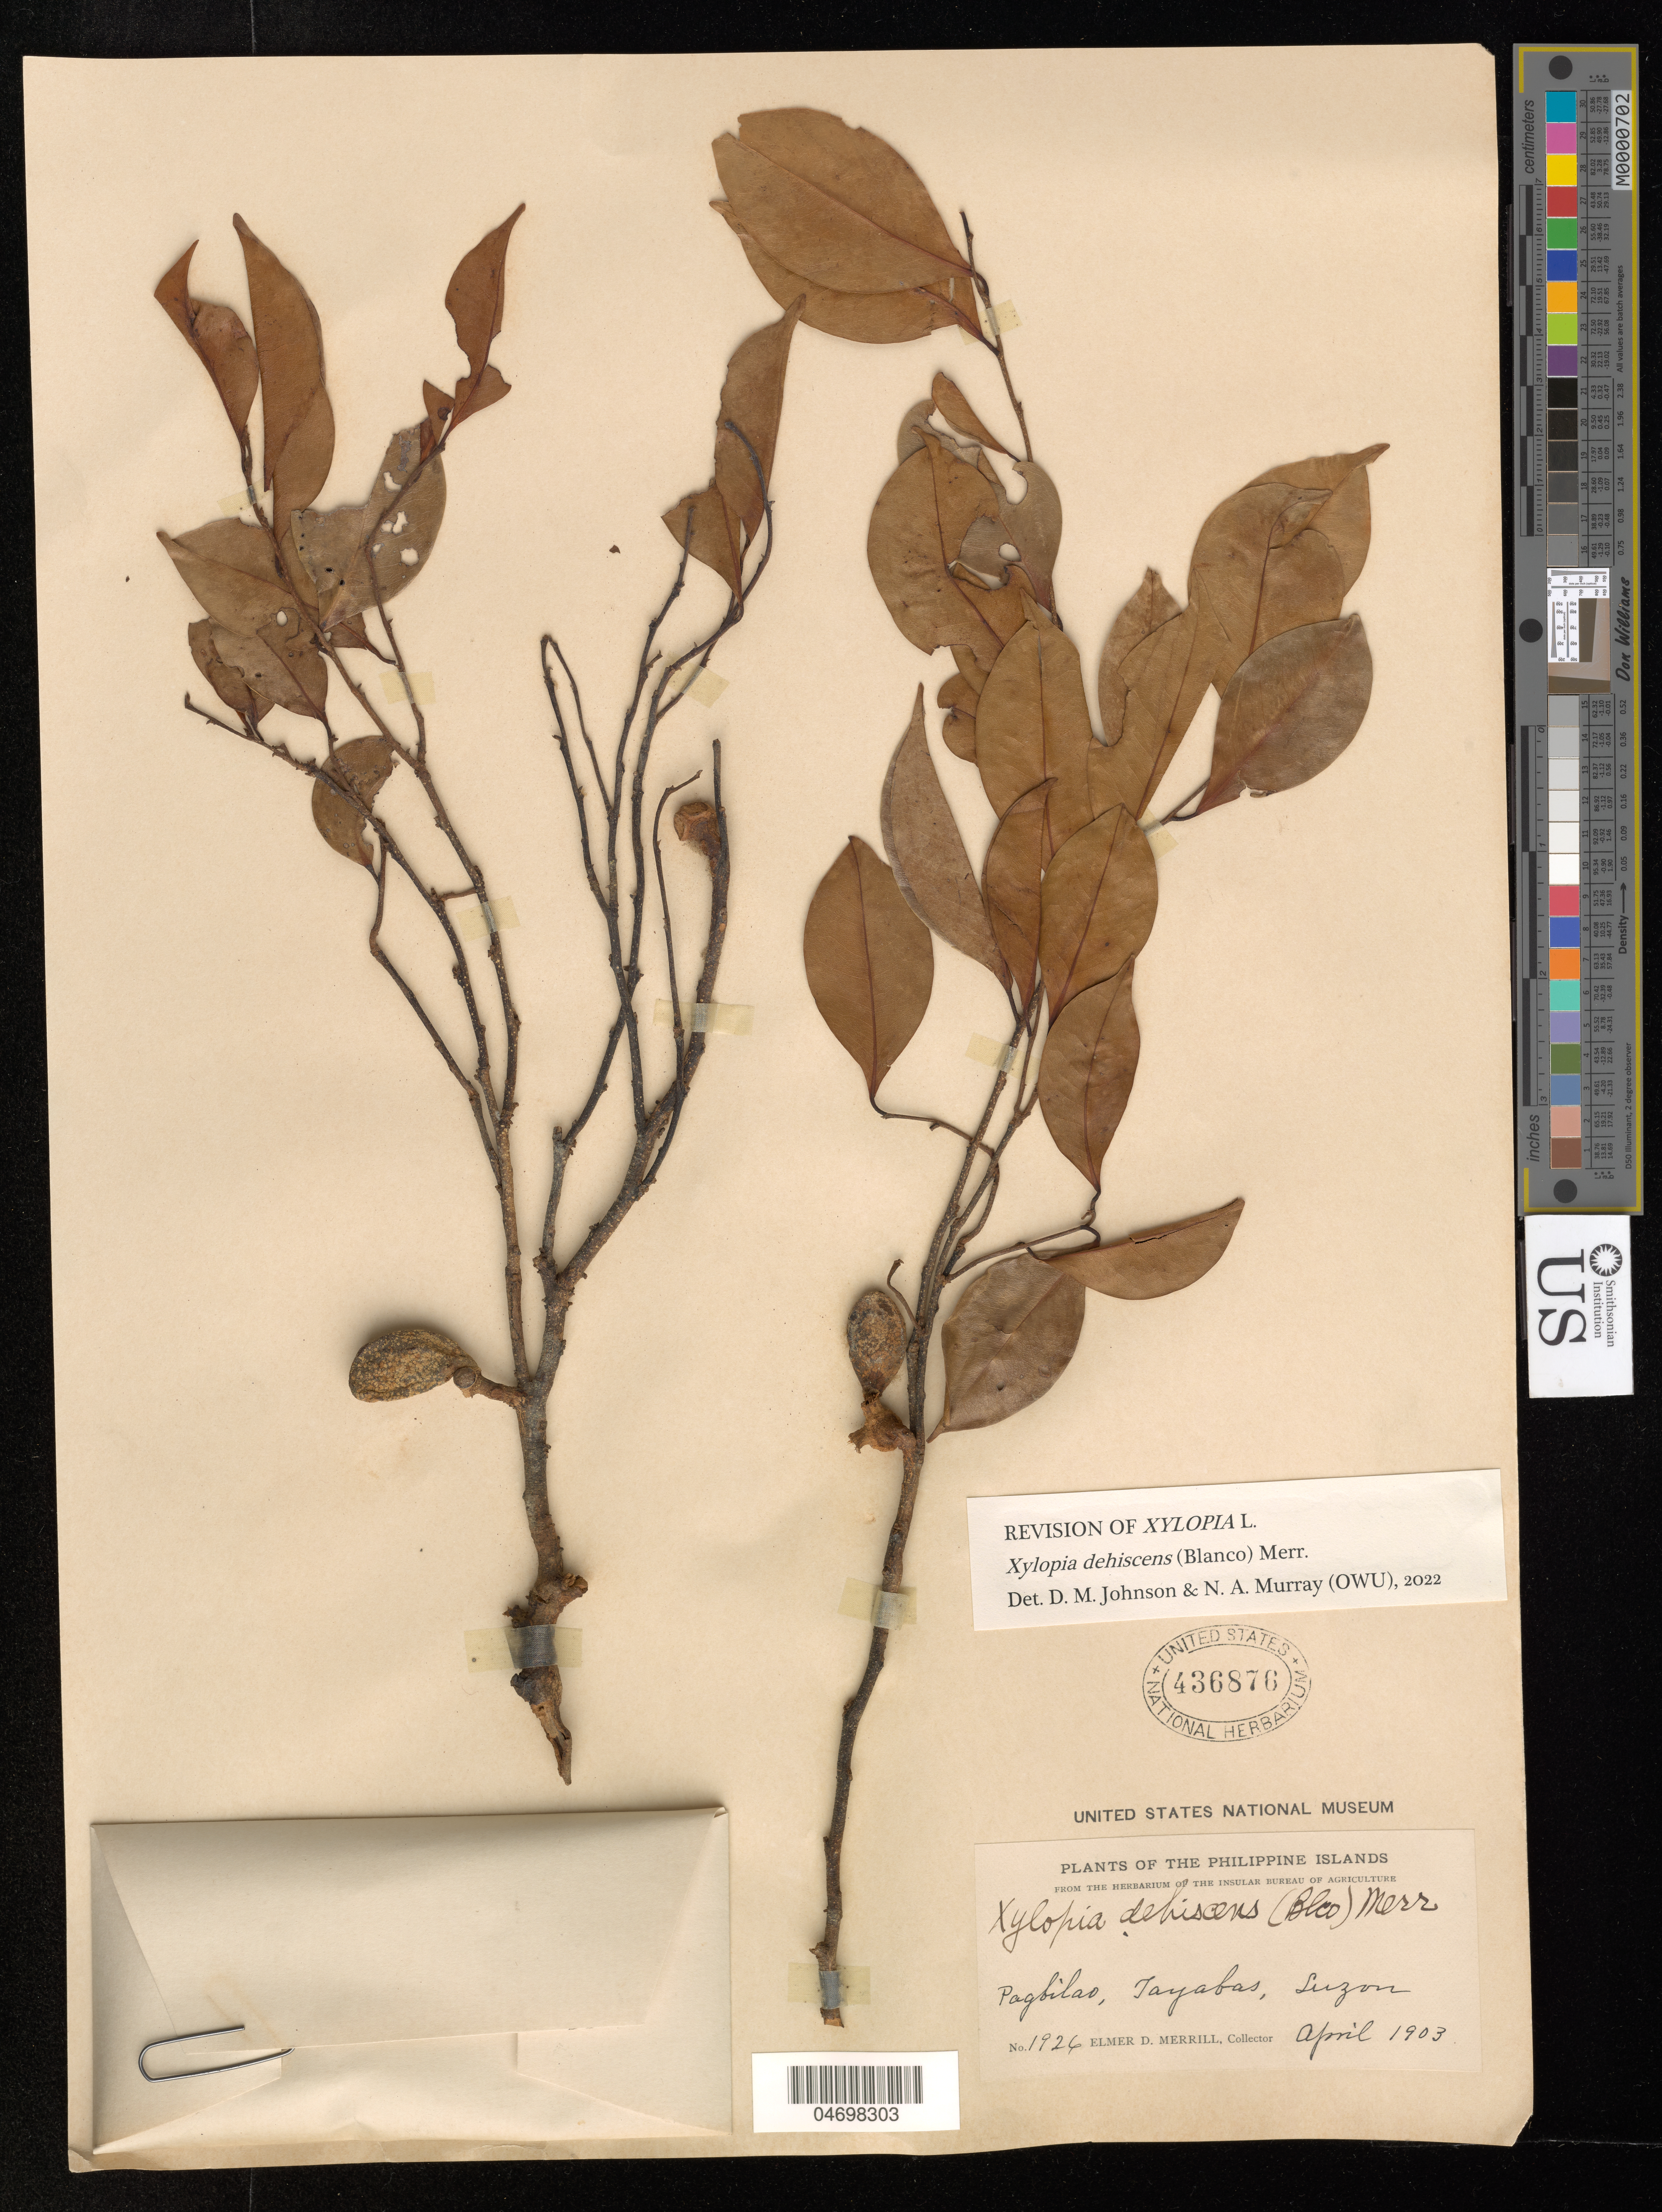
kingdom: Plantae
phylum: Tracheophyta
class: Magnoliopsida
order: Magnoliales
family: Annonaceae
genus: Xylopia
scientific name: Xylopia dehiscens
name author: (Blanco) Merr.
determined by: Johnson, D. M.; Murray, N. A.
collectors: E. D. Merrill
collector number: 1926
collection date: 1903-04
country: Philippines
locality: Pagbilao, Province of Tayabas, Luzon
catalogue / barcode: US 436876